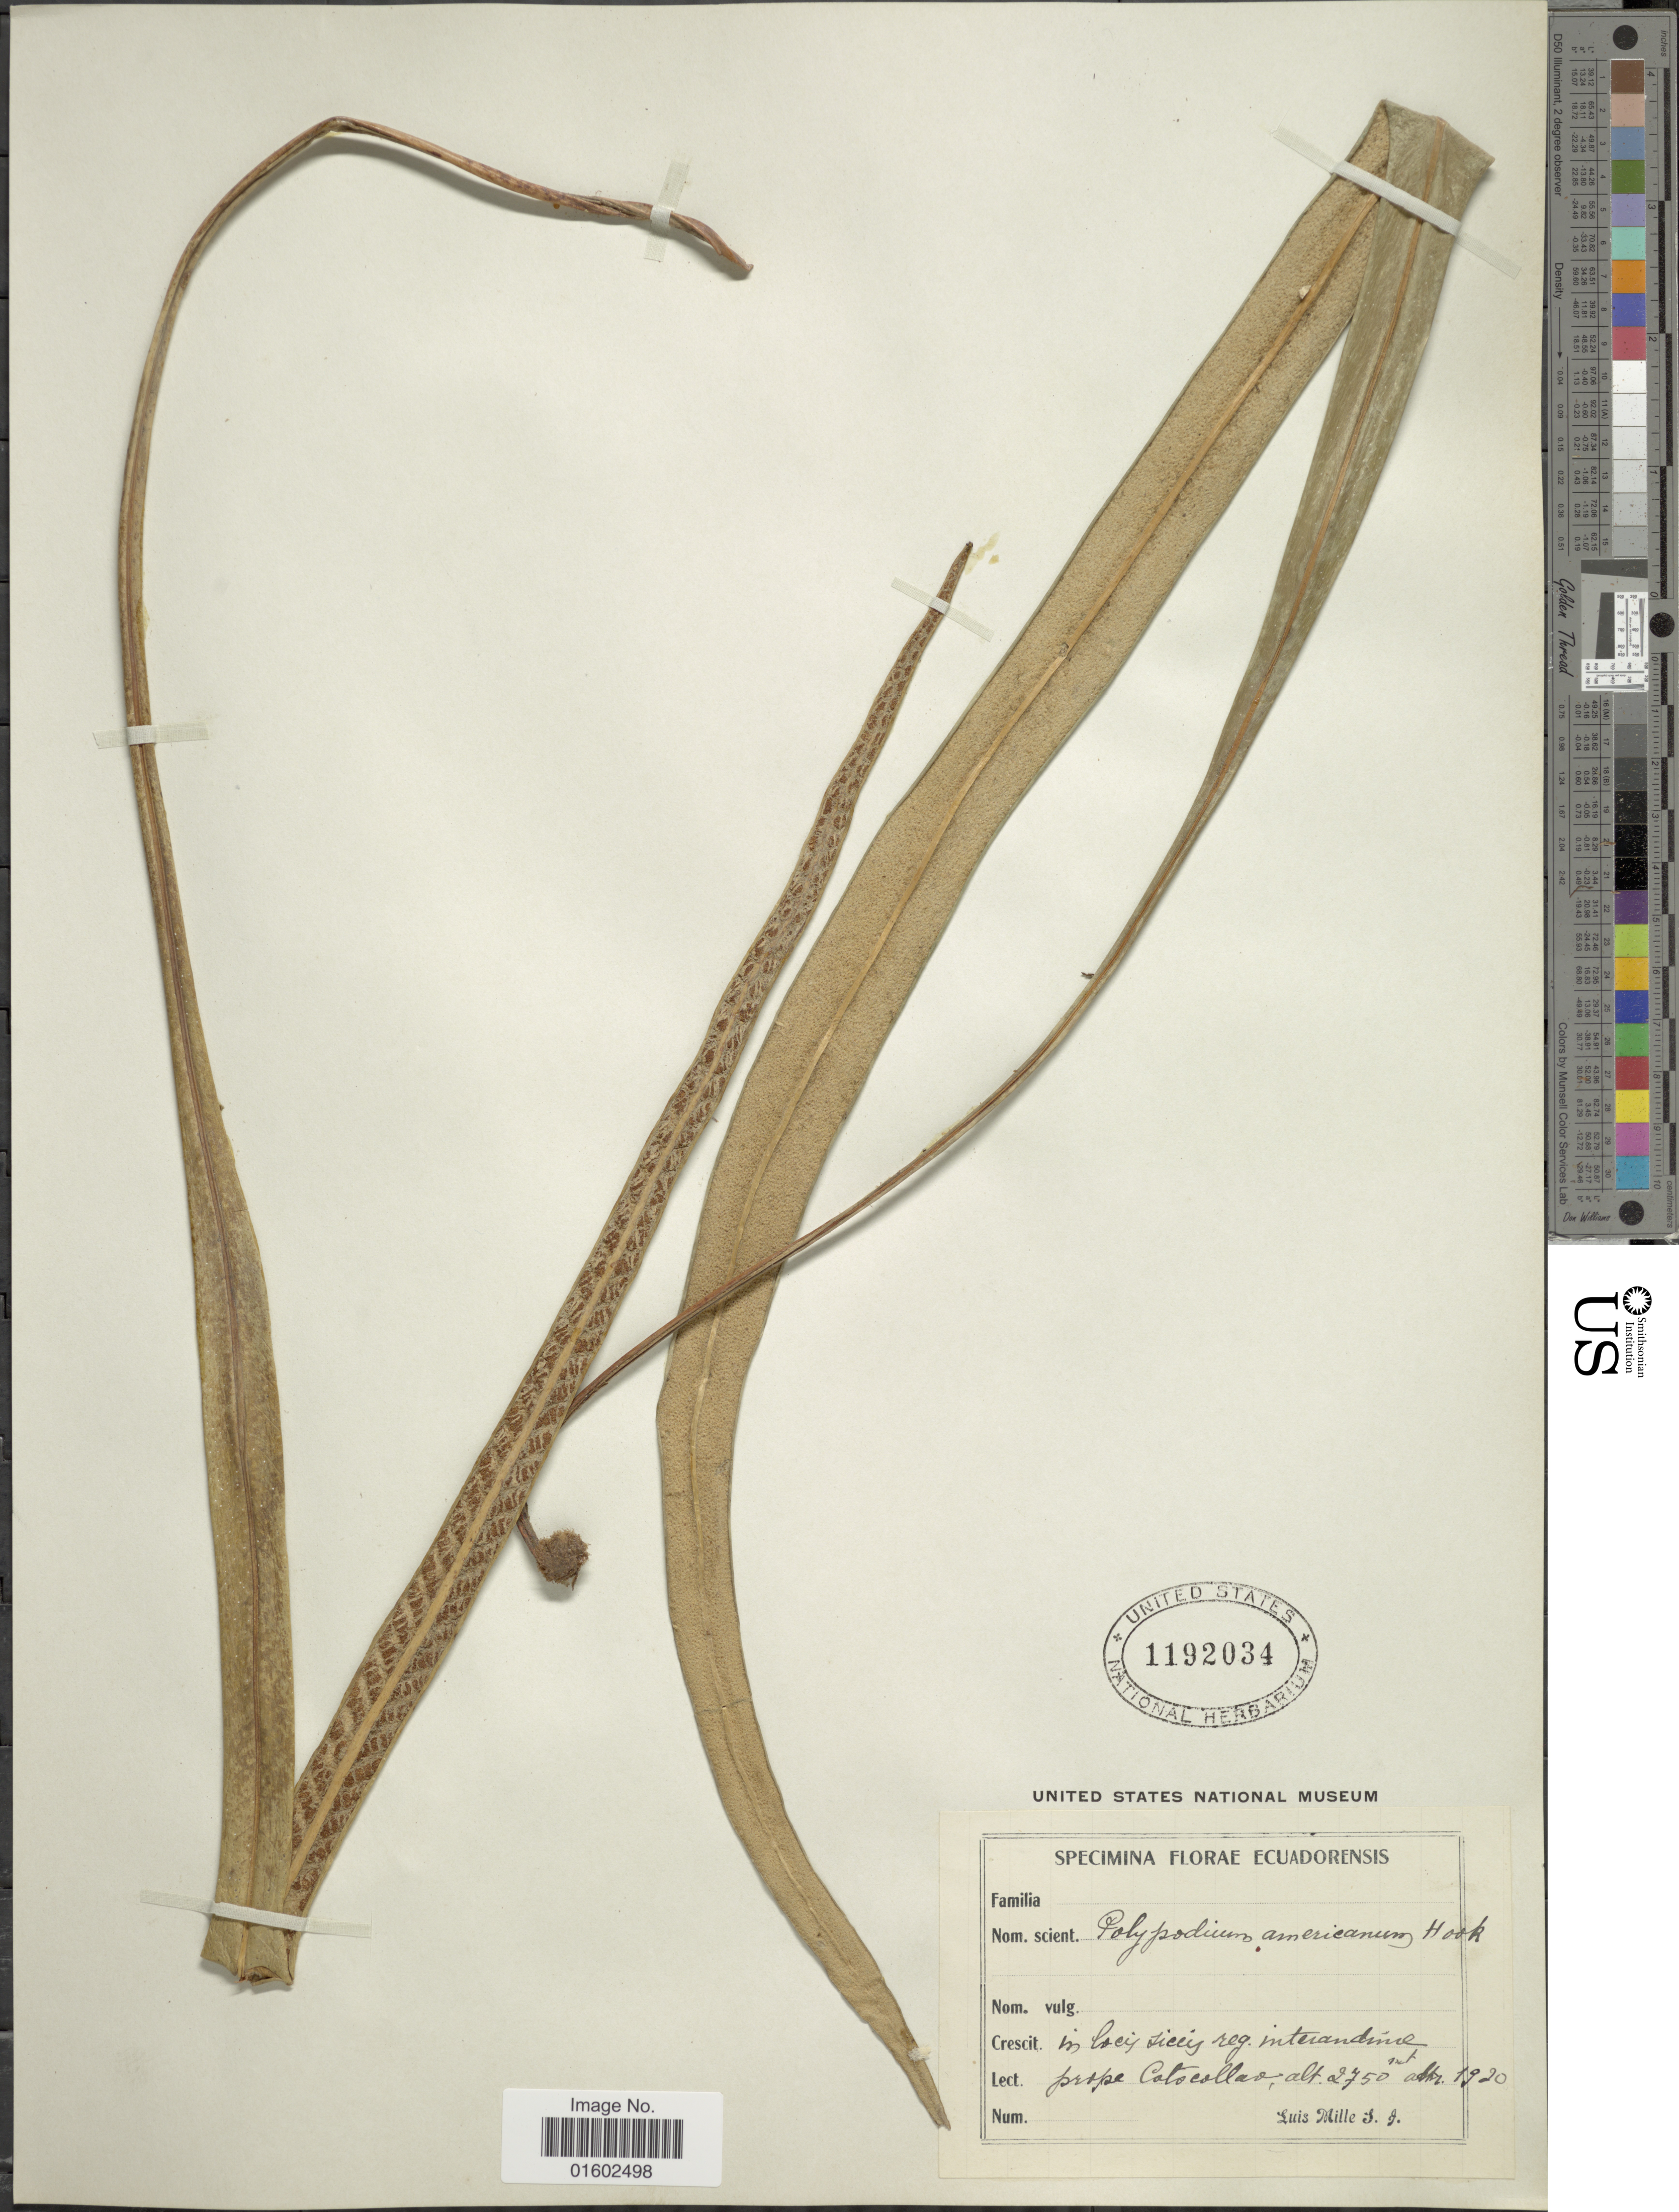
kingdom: Plantae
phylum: Tracheophyta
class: Polypodiopsida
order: Polypodiales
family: Polypodiaceae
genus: Niphidium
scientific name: Niphidium longifolium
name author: (Cav.) C.V. Morton & Lellinger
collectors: L. Mille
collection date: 1920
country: Ecuador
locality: In loeis sicces regio ruis interrandiml prope Cotocollao.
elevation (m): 2750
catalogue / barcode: US 1192034